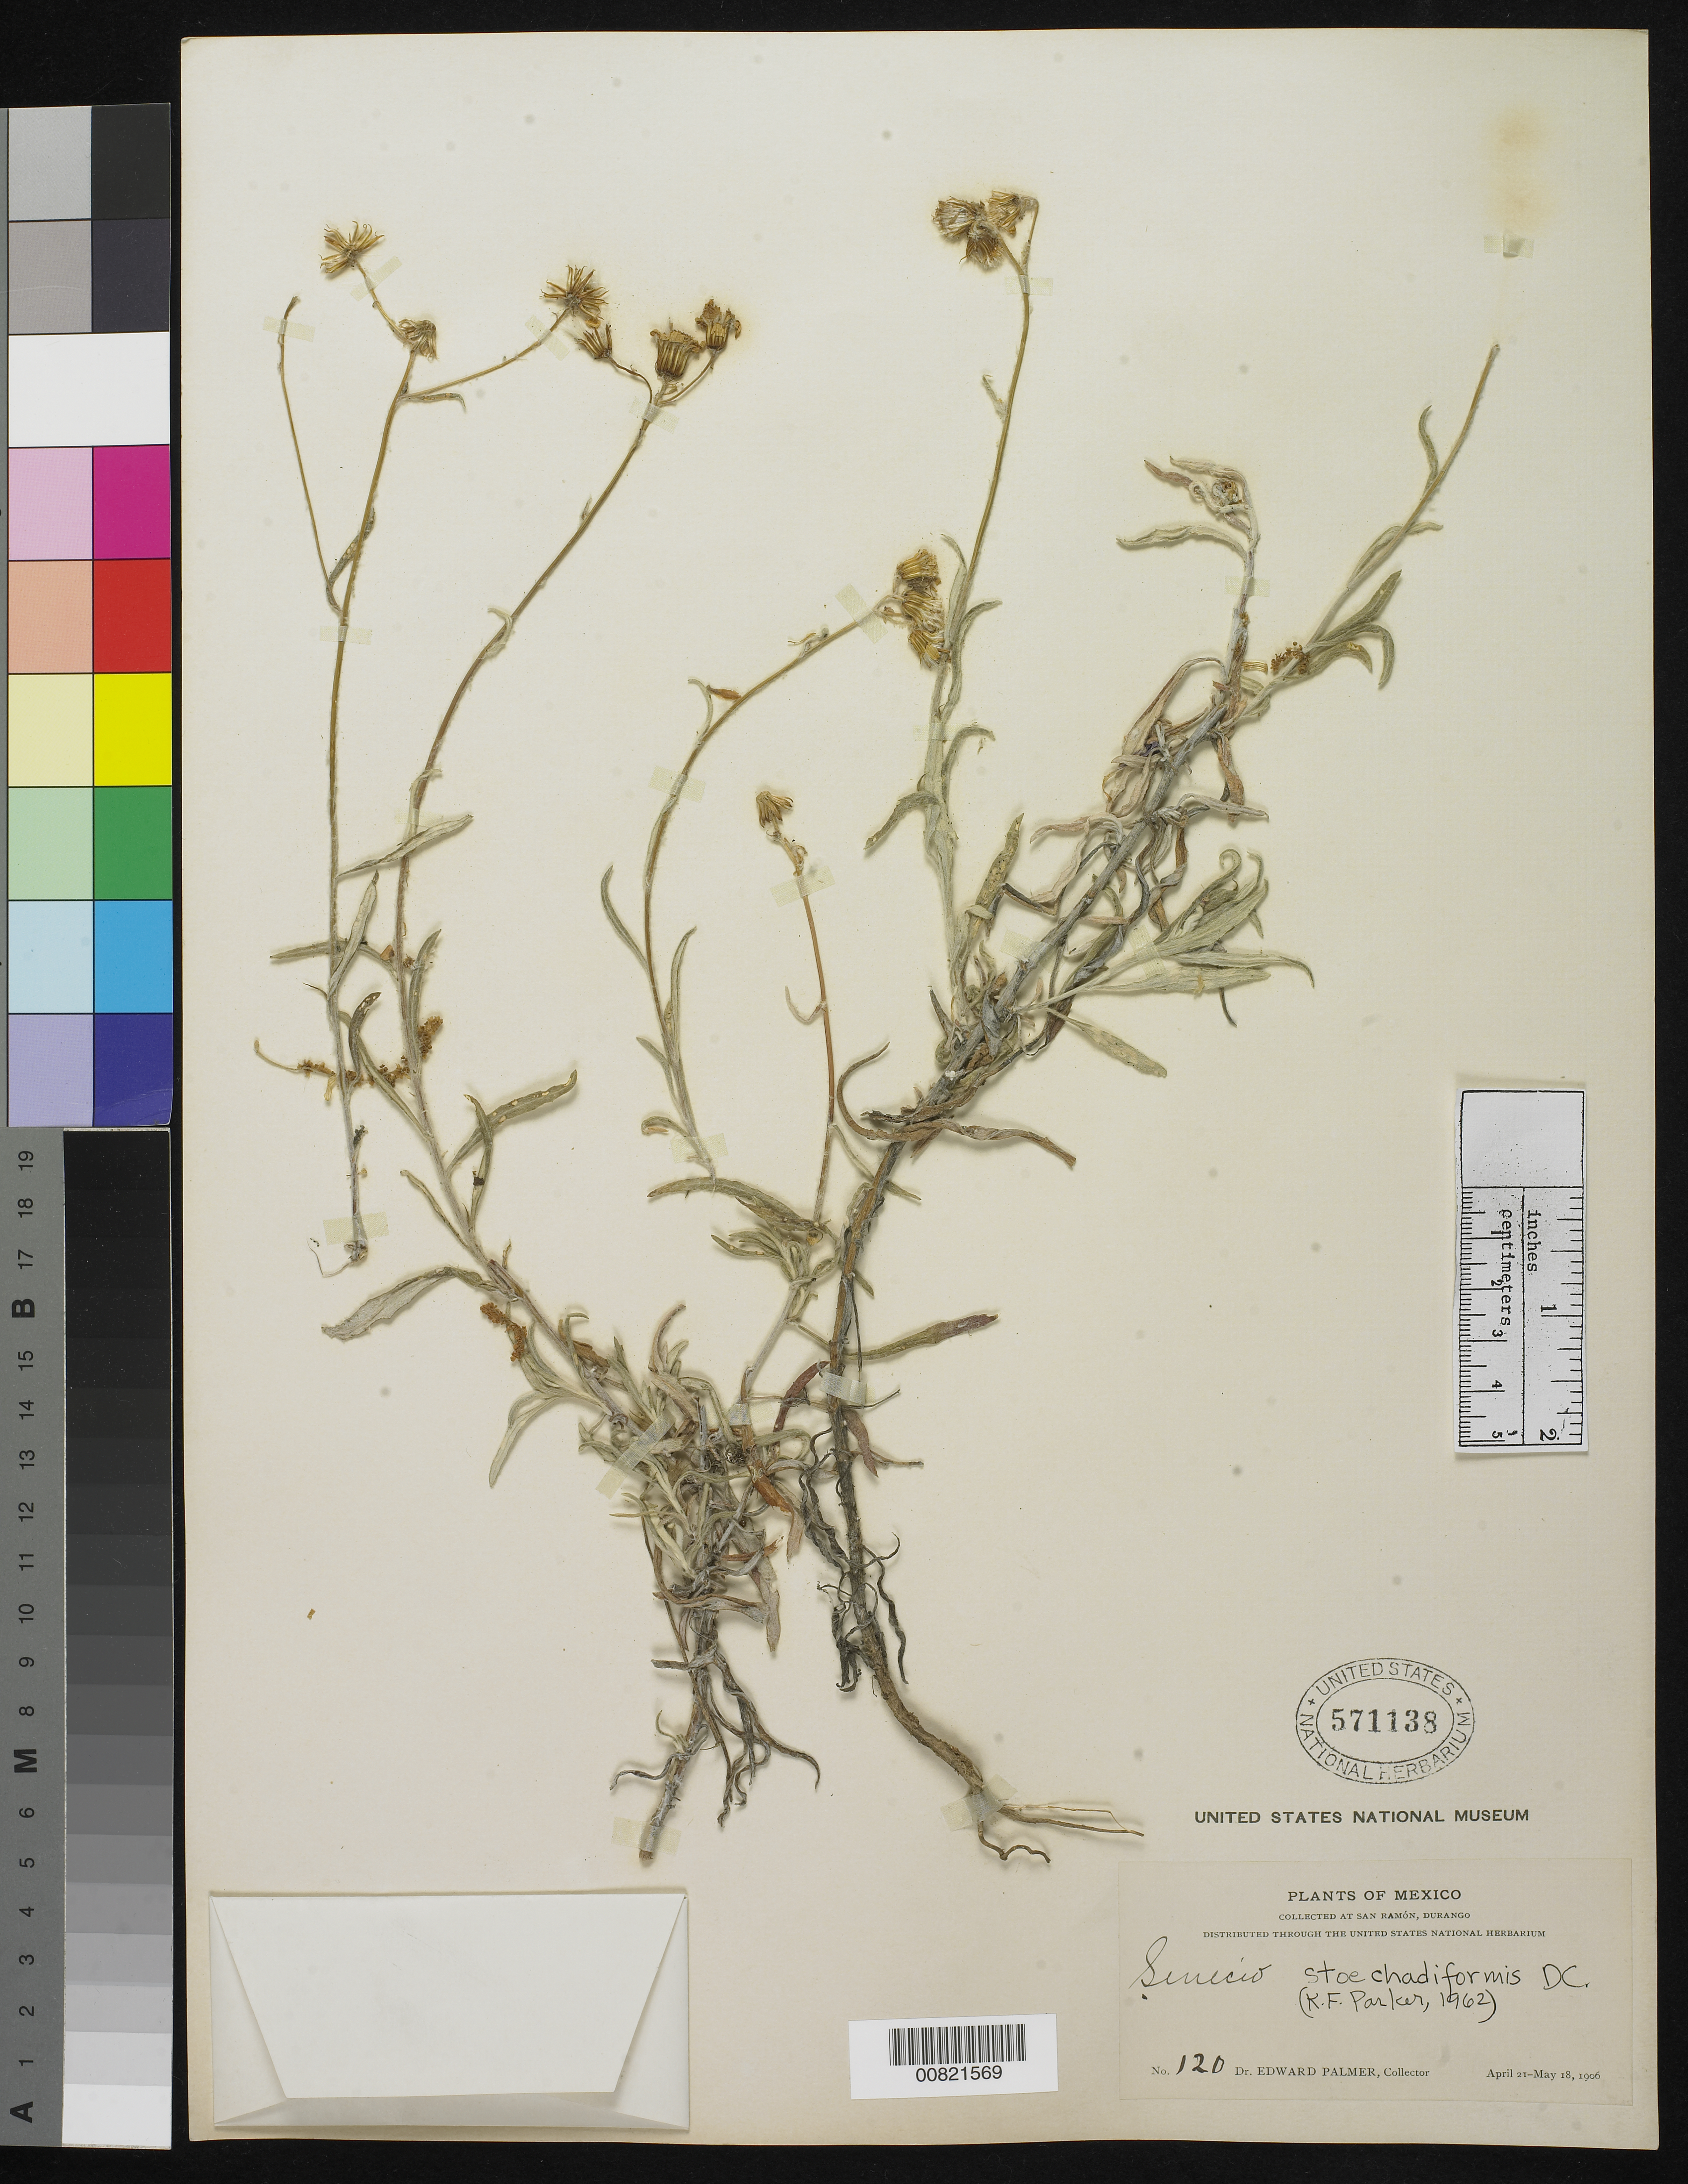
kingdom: Plantae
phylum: Tracheophyta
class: Magnoliopsida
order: Asterales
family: Asteraceae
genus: Senecio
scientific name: Senecio stoechadiformis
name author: DC.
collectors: E. Palmer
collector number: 120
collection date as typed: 21 Apr 1906 to 18 May 1906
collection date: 1906-04-21/1906-05-18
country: Mexico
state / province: Durango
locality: San Ramón, Durango.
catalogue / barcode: US 571138